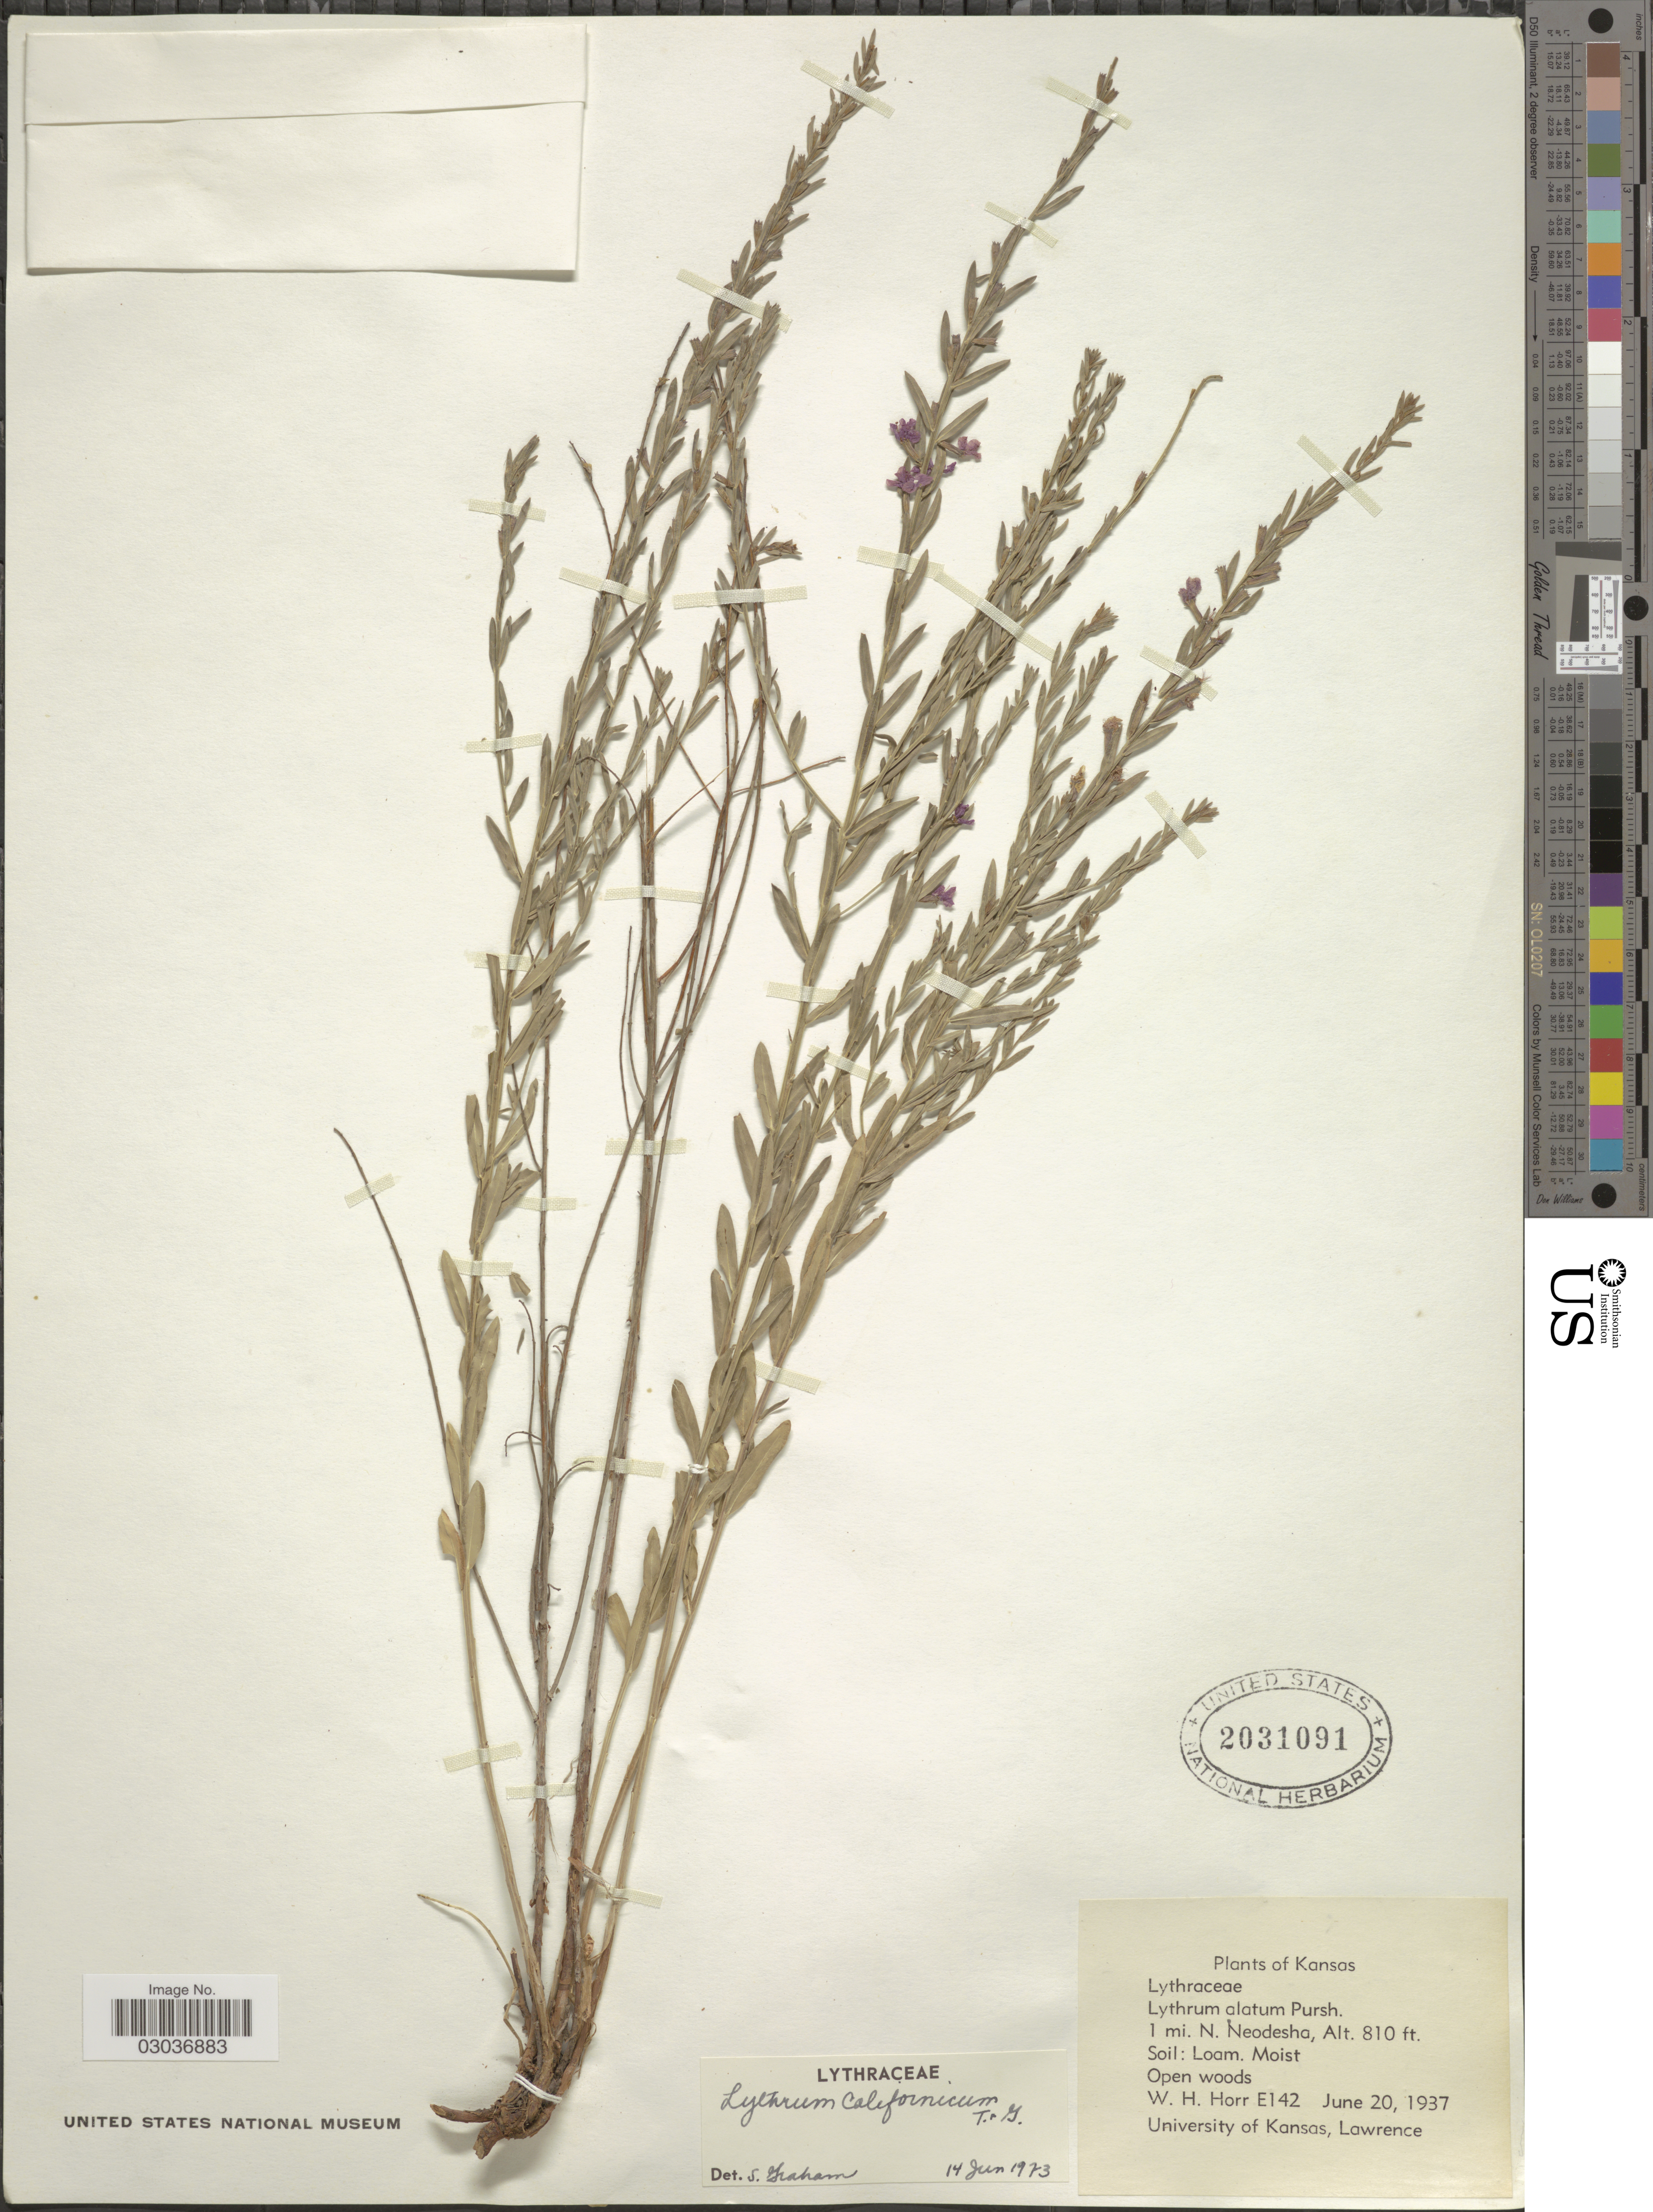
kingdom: Plantae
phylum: Tracheophyta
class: Magnoliopsida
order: Myrtales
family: Lythraceae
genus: Lythrum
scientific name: Lythrum californicum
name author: Torr. & A. Gray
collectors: W. H. Horr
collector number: E142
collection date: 1937-06-20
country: United States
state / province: Kansas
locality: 1 mi. N. Neodesha.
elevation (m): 247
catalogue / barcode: US 2031091